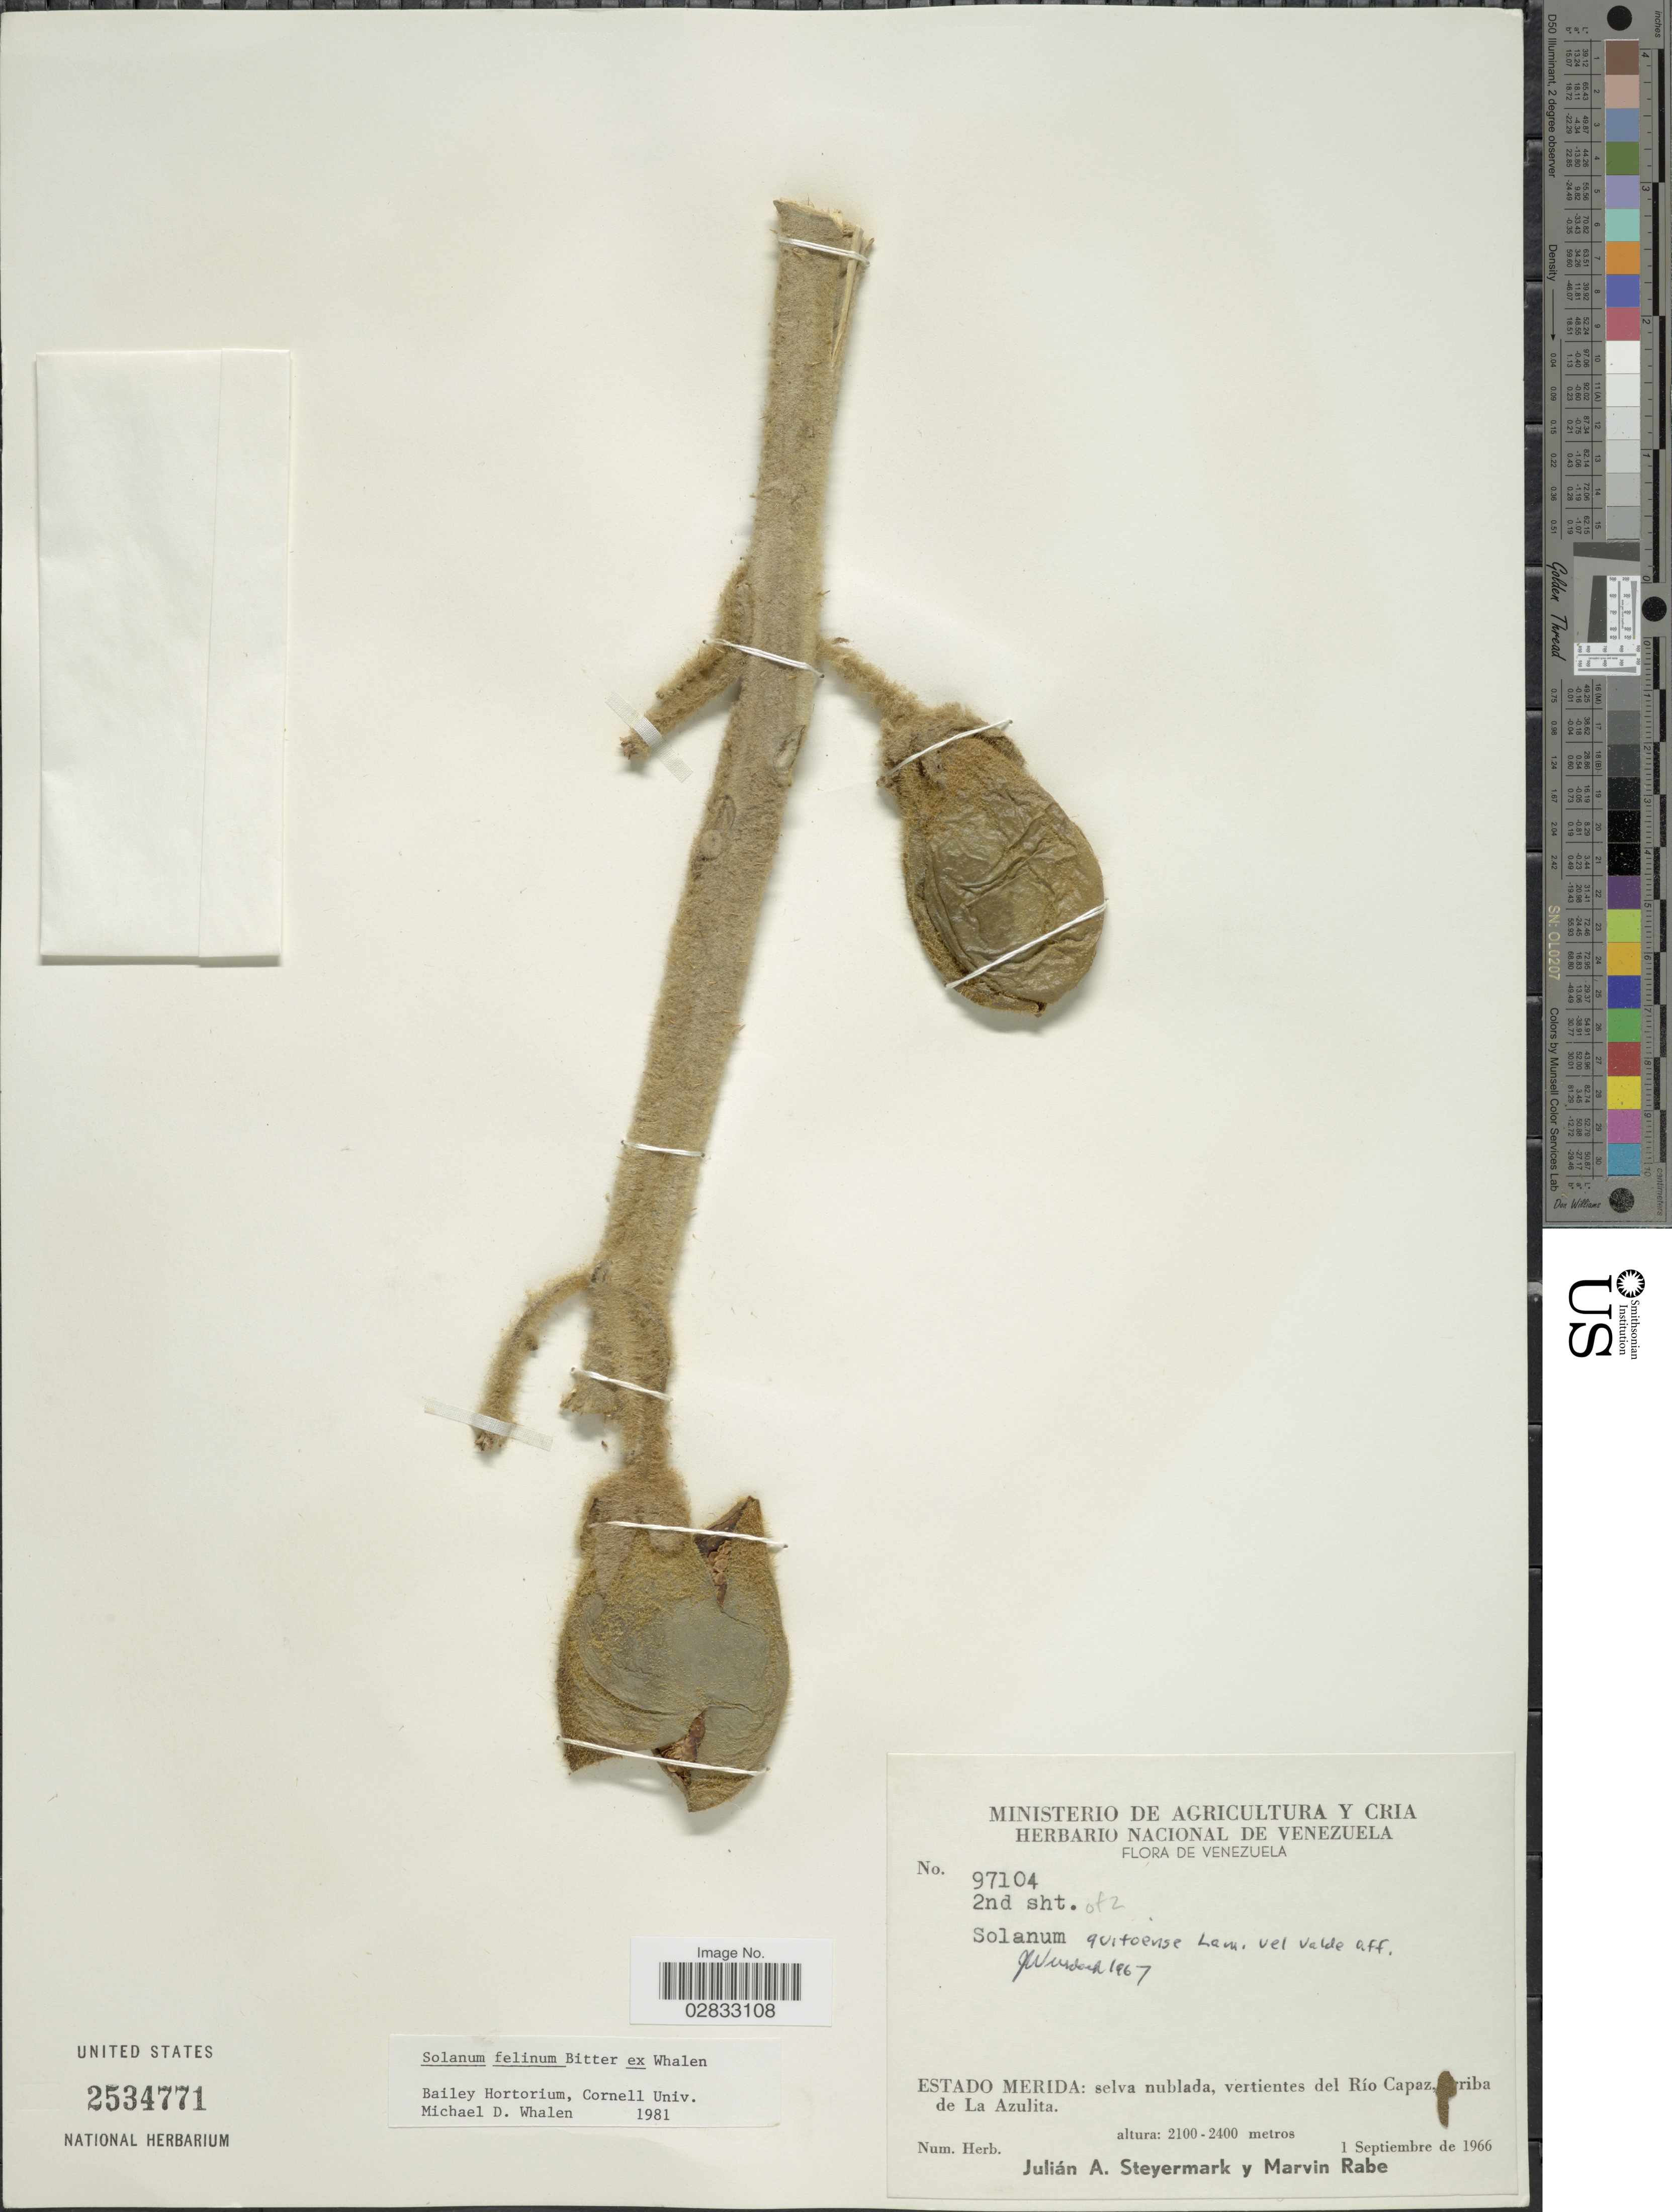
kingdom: Plantae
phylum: Tracheophyta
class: Magnoliopsida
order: Solanales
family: Solanaceae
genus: Solanum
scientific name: Solanum felinum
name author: Bitter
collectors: J. Steyermark & M. Rabe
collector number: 97104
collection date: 1966-09-01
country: Venezuela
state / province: Mérida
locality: Selva nublada, vertientes del Río Capaz, arriba de La Azulita.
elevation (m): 2100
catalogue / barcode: US 2534771